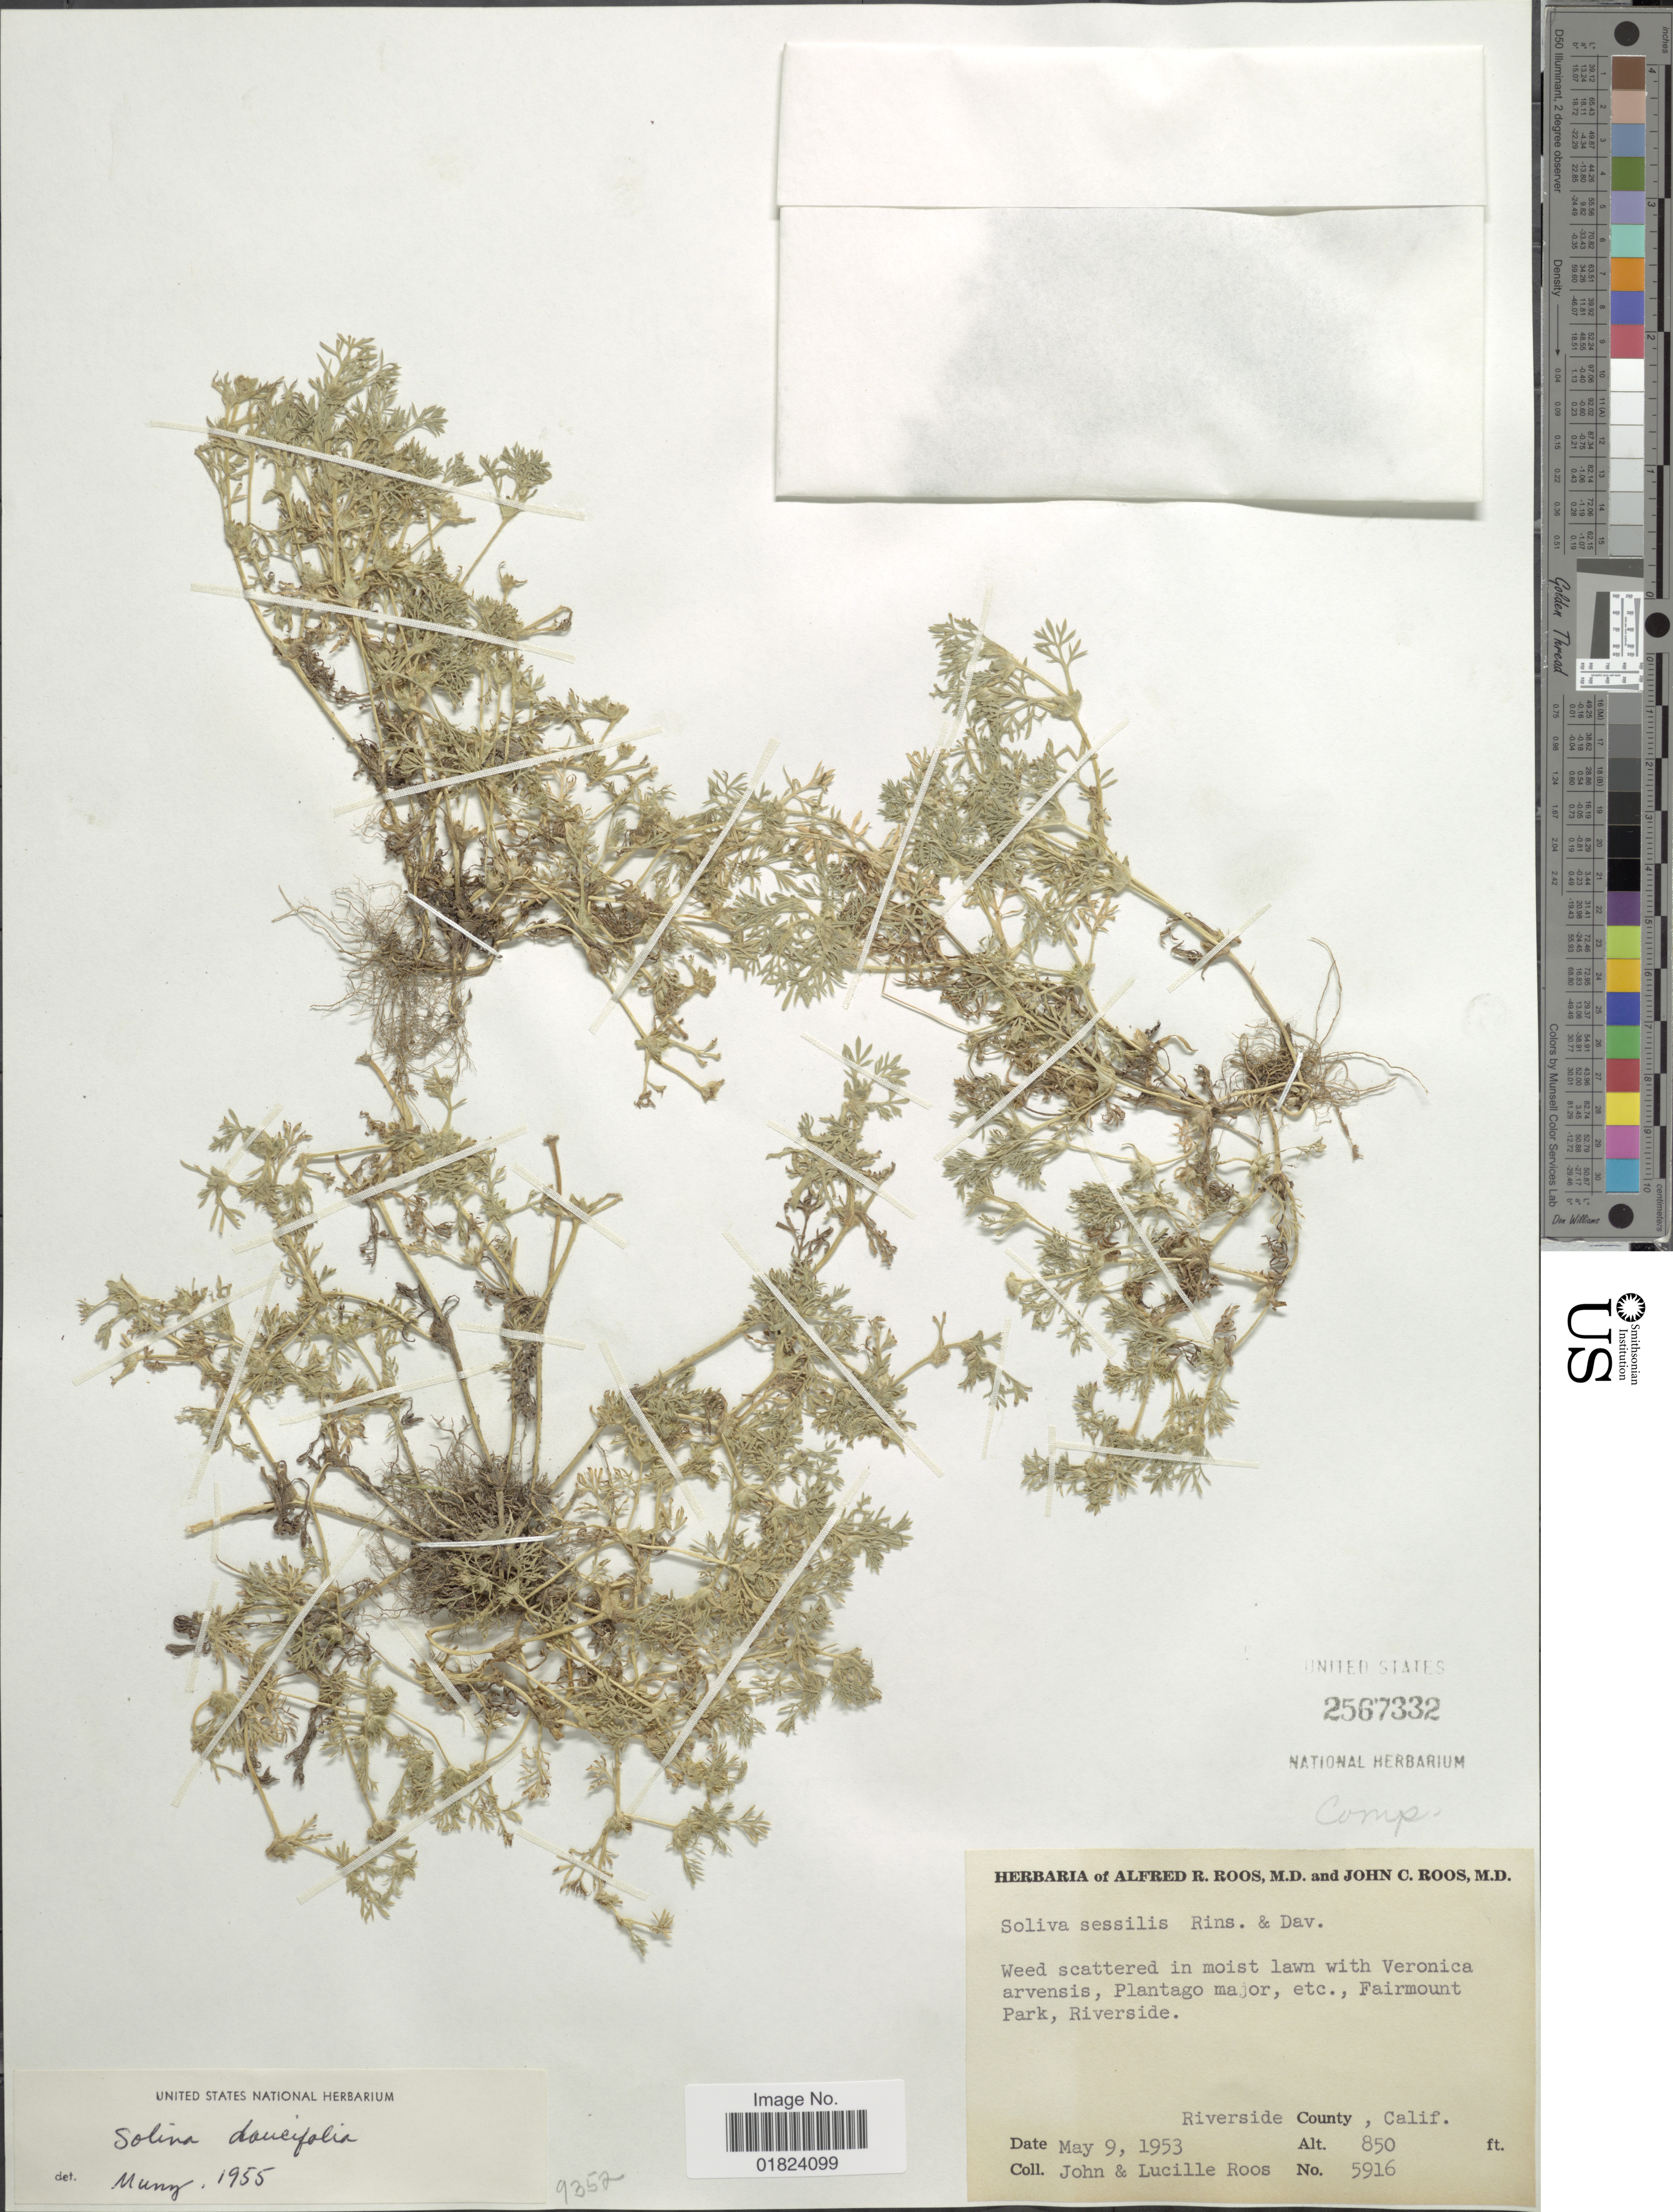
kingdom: Plantae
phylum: Tracheophyta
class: Magnoliopsida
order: Asterales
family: Asteraceae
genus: Soliva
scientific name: Soliva sessilis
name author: Ruiz & Pav.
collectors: J. C. Roos & L. Roos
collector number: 5916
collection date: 1953-05-09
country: United States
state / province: California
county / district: Riverside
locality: In moist lawn, Planatgo major, etc., Fairmount Park, Riverside, Riverside County.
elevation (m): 259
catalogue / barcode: US 2567332